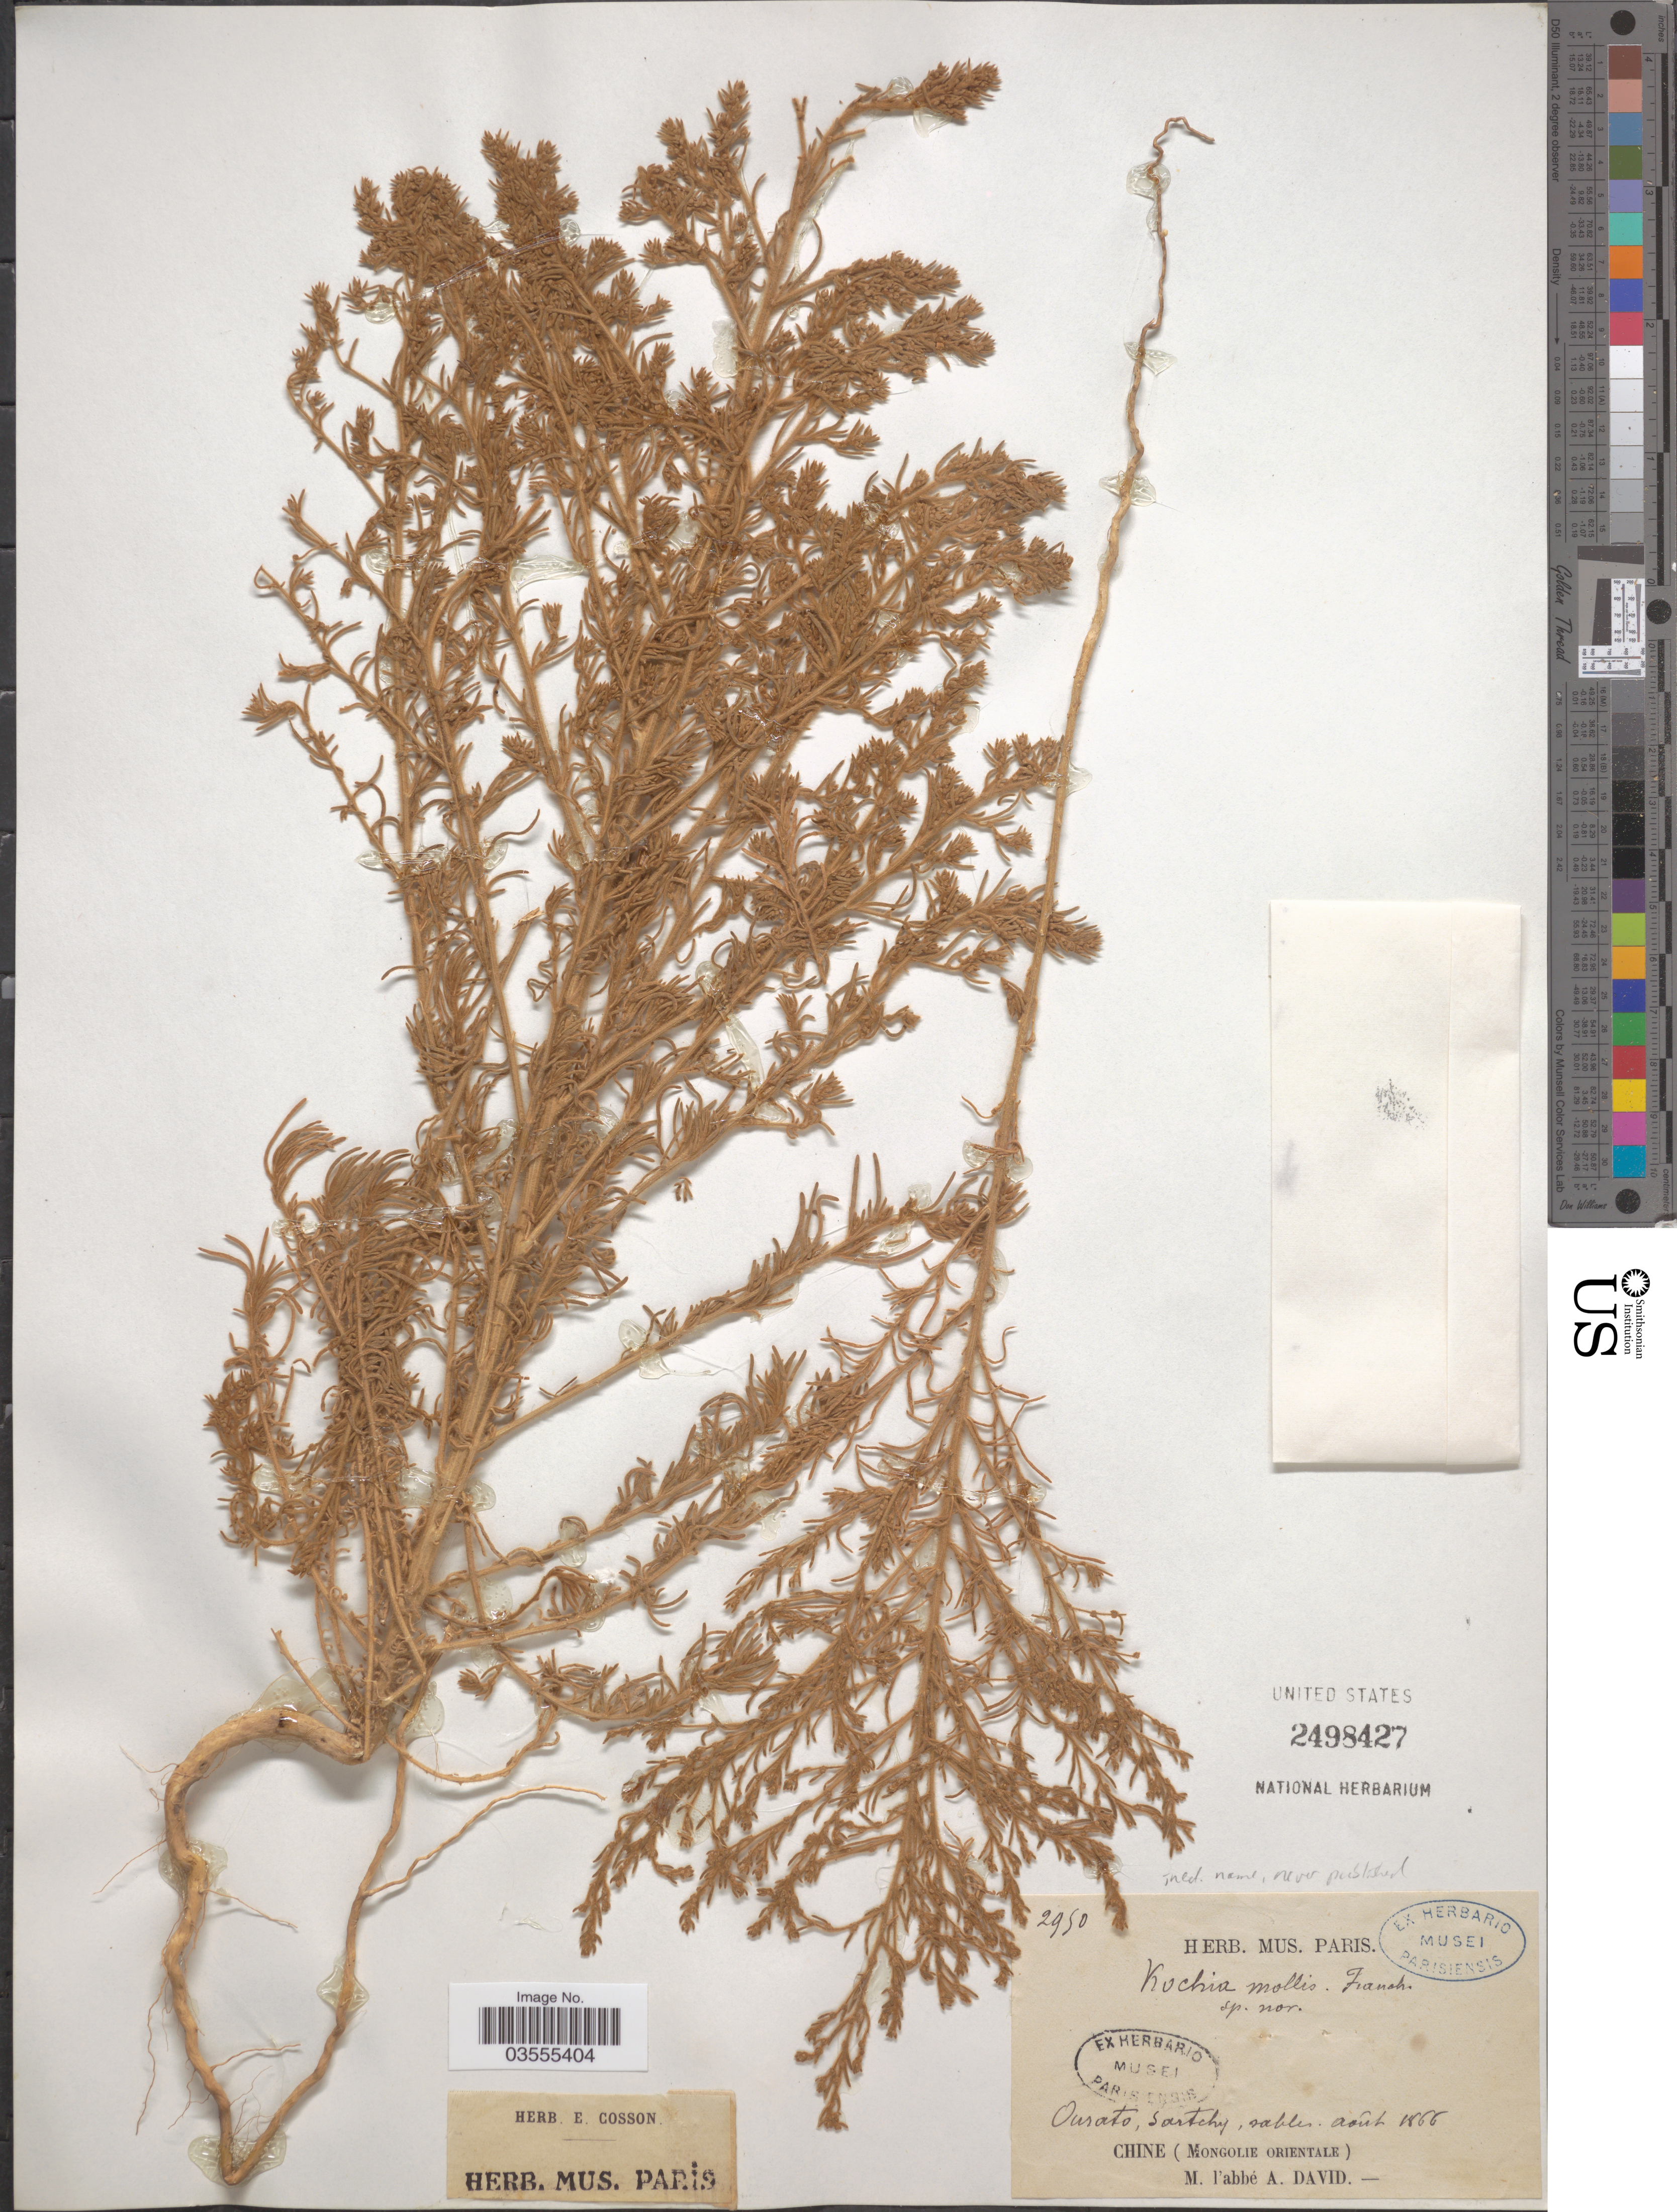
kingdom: Plantae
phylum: Tracheophyta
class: Magnoliopsida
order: Caryophyllales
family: Amaranthaceae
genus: Grubovia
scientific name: Grubovia sp.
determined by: Strong, Mark T., (BOT), Smithsonian Institution - National Museum of Natural History (UNITED STATES)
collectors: M. David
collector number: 2950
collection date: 1866-08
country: China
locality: Ourato, Sartchy. Mongolie Orientale.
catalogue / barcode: US 2498427